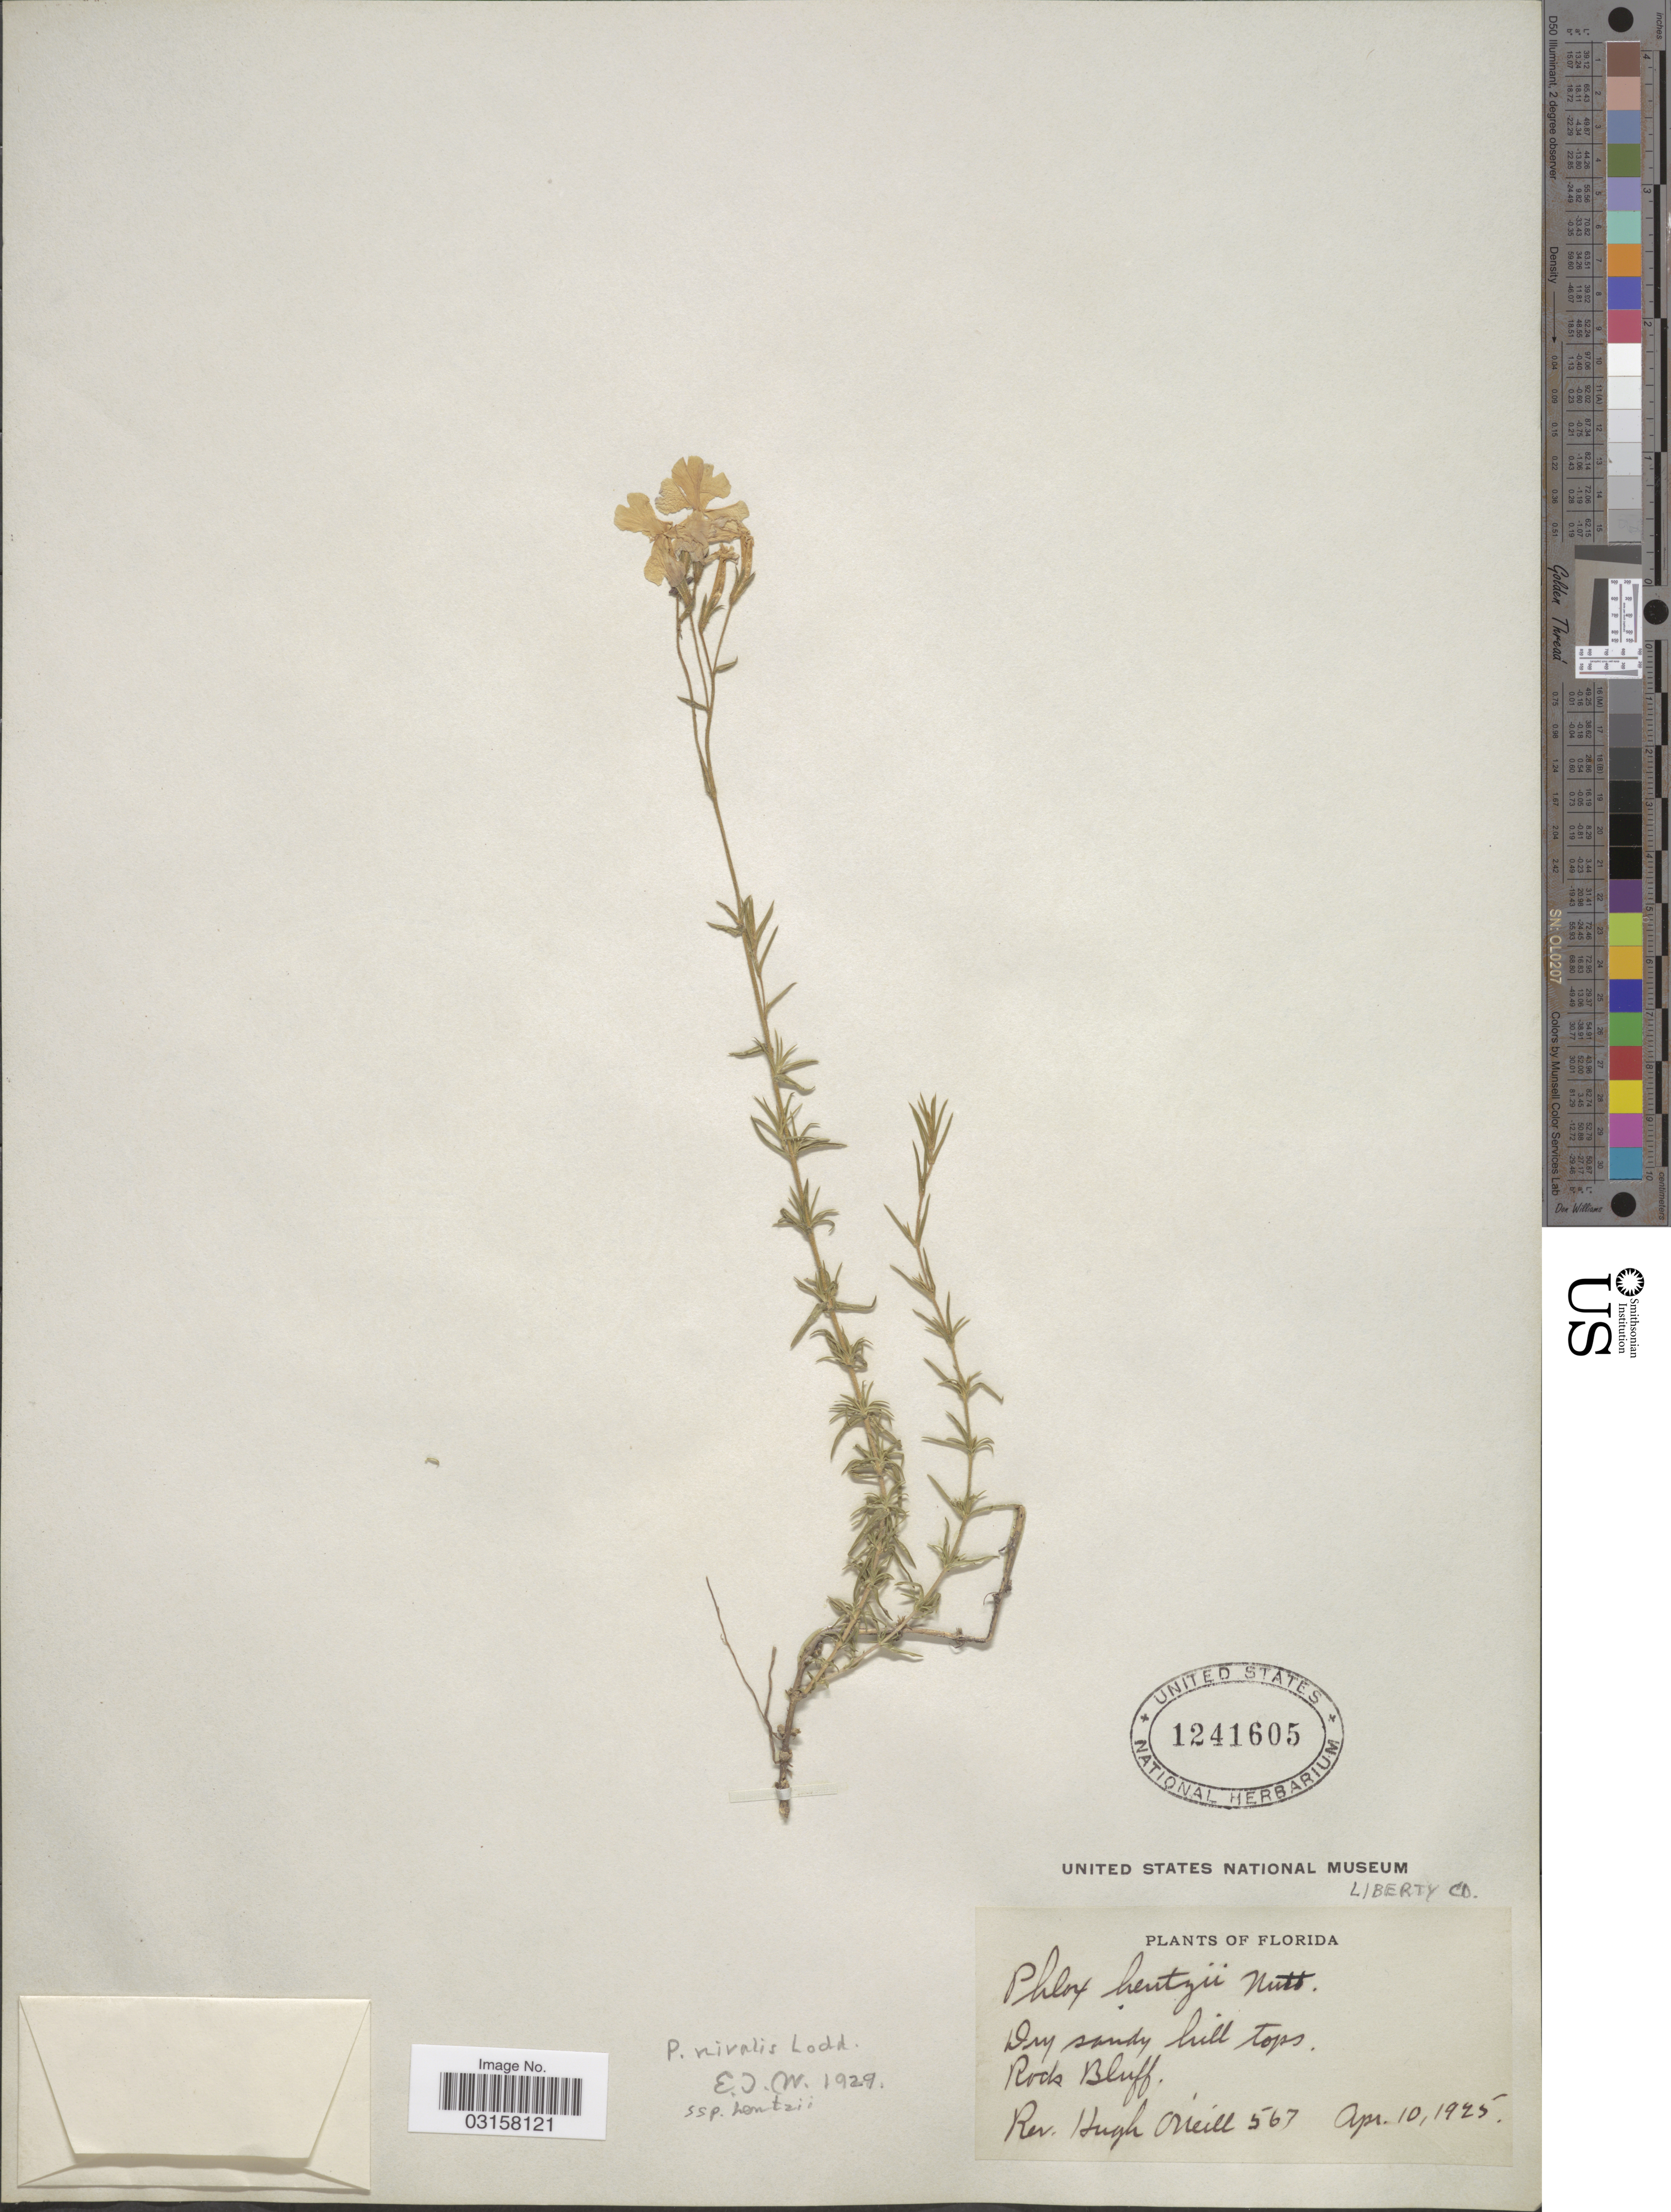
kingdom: Plantae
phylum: Tracheophyta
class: Magnoliopsida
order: Ericales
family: Polemoniaceae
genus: Phlox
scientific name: Phlox nivalis subsp. nivalis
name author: Lodd. ex Sweet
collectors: H. O'Neill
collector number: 567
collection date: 1925-04-10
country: United States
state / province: Florida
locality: Rock Bluff. Liberty Co.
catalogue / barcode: US 1241605